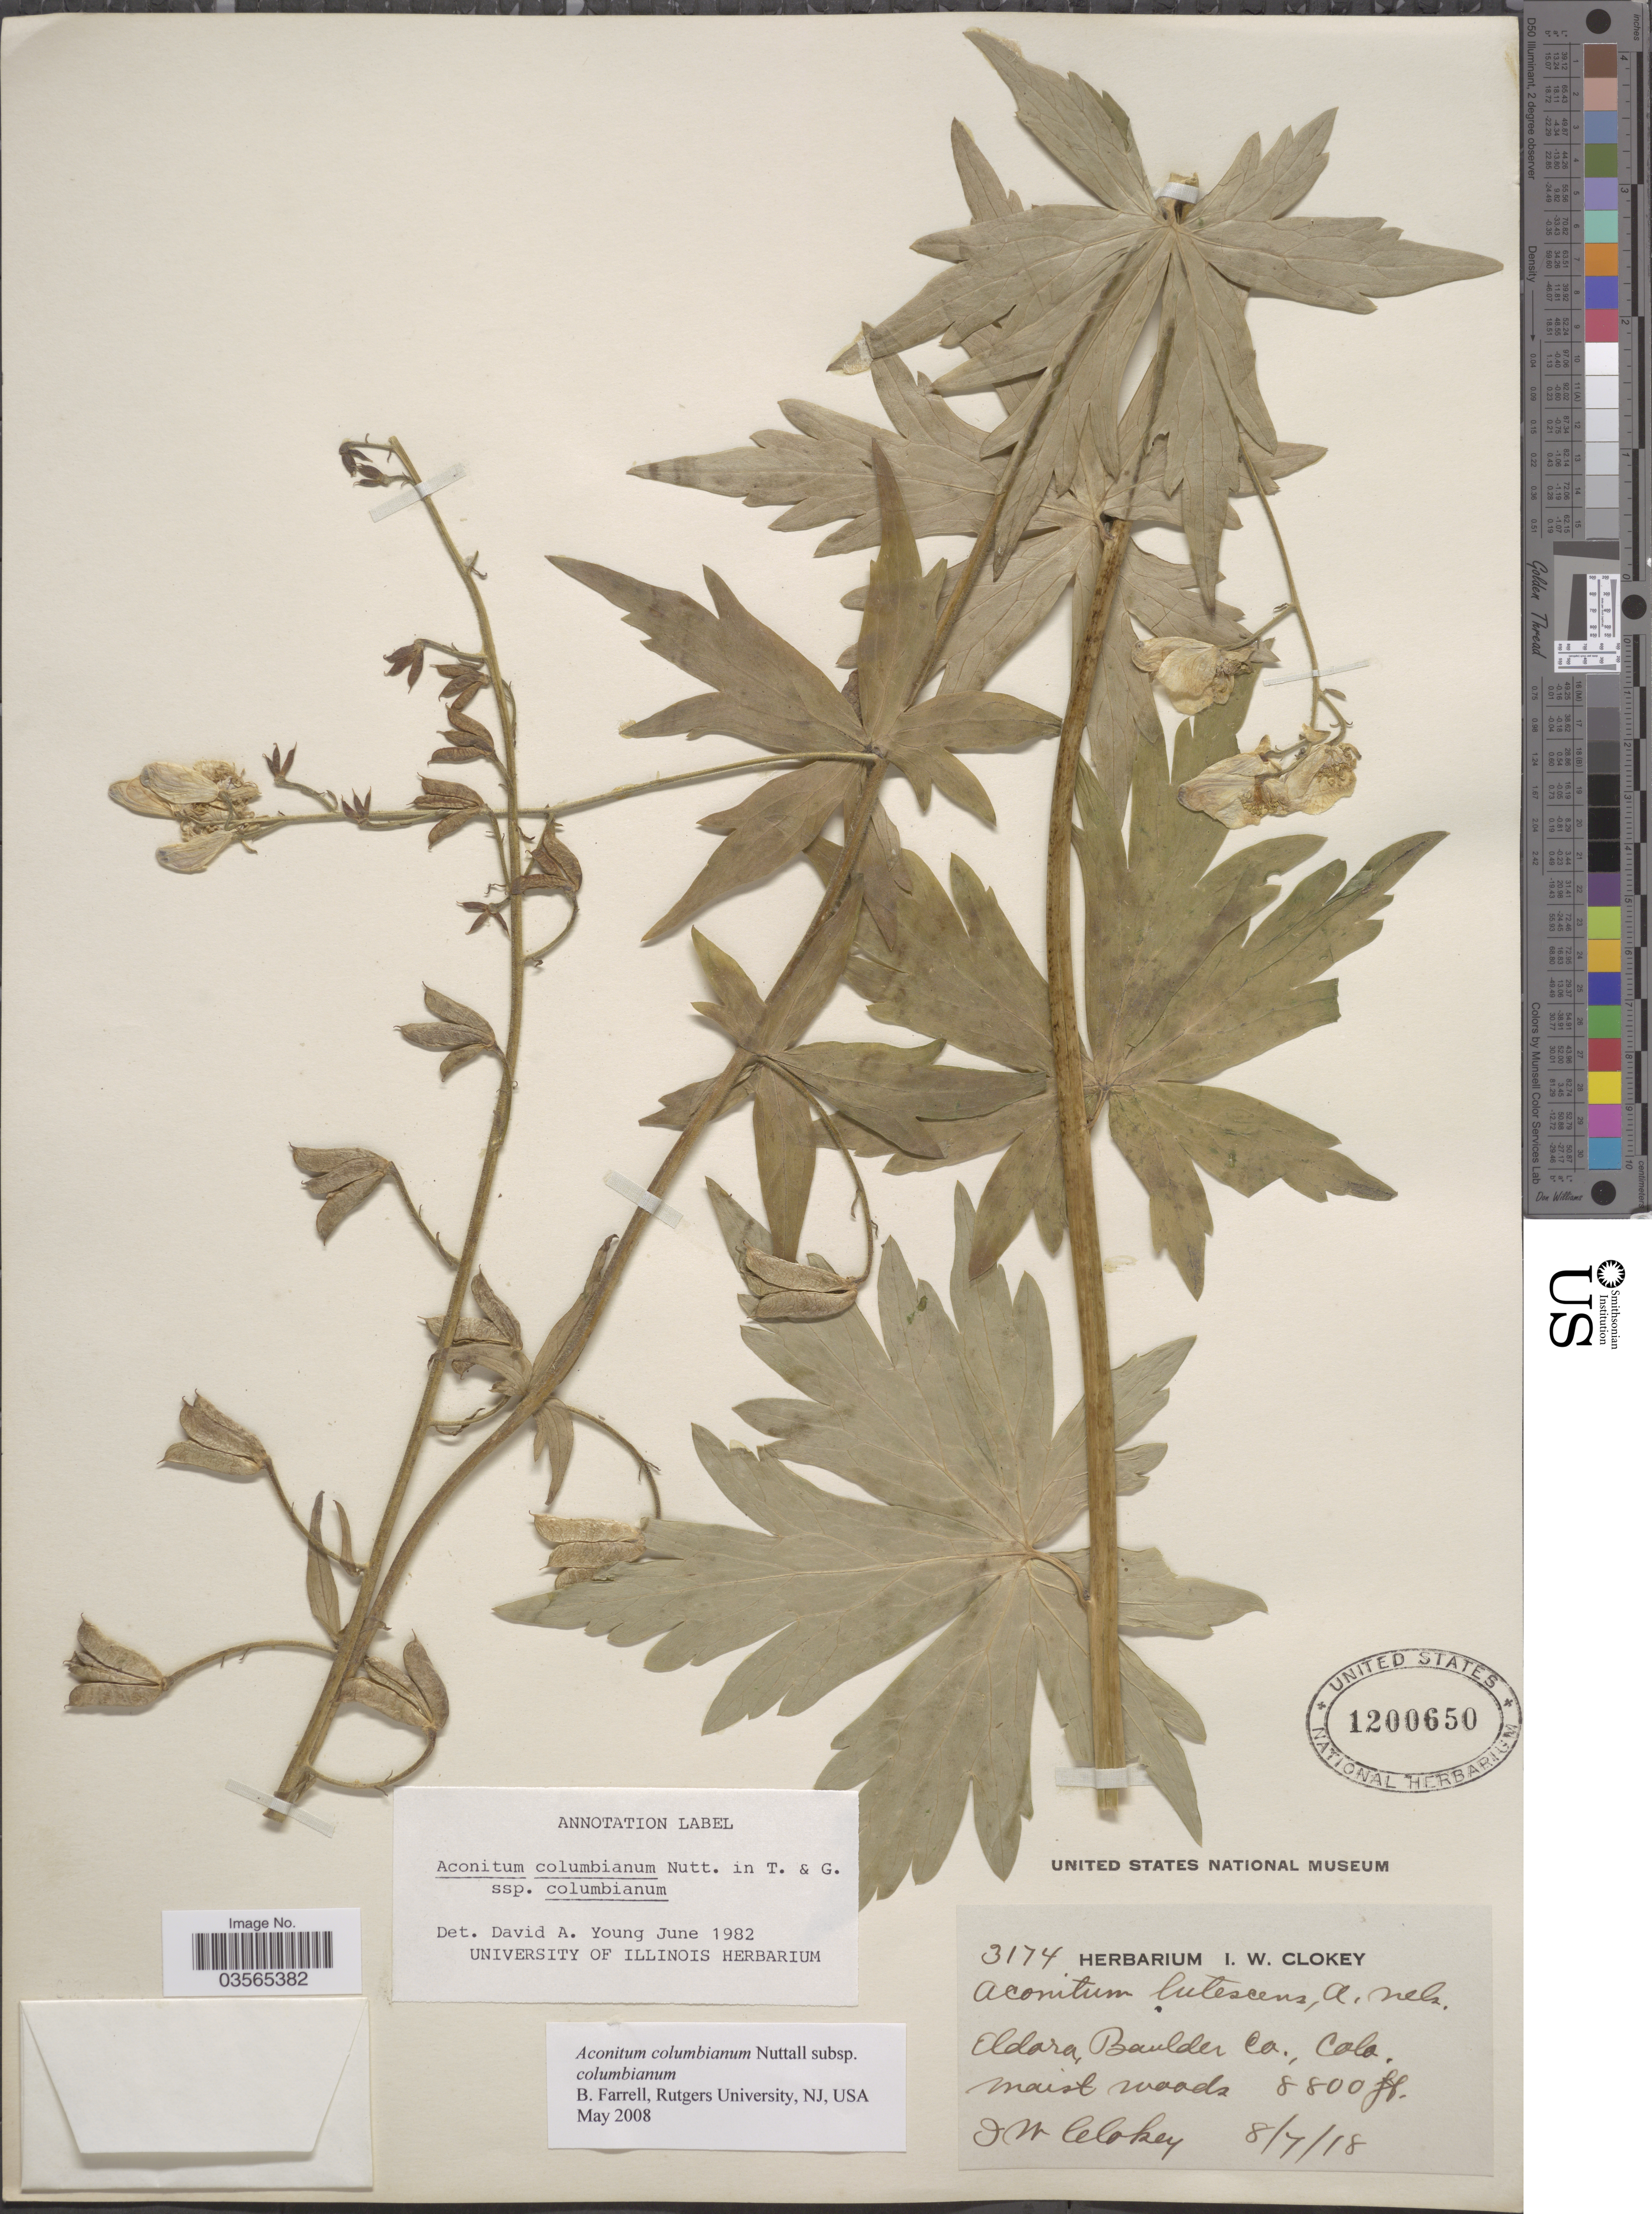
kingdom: Plantae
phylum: Tracheophyta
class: Magnoliopsida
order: Ranunculales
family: Ranunculaceae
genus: Aconitum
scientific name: Aconitum columbianum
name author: Nutt.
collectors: I. W. Clokey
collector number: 3174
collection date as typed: Transcribed d/m/y: 7/8/18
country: United States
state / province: Colorado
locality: Eldora, Boulder Co.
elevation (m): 2682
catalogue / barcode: US 1200650